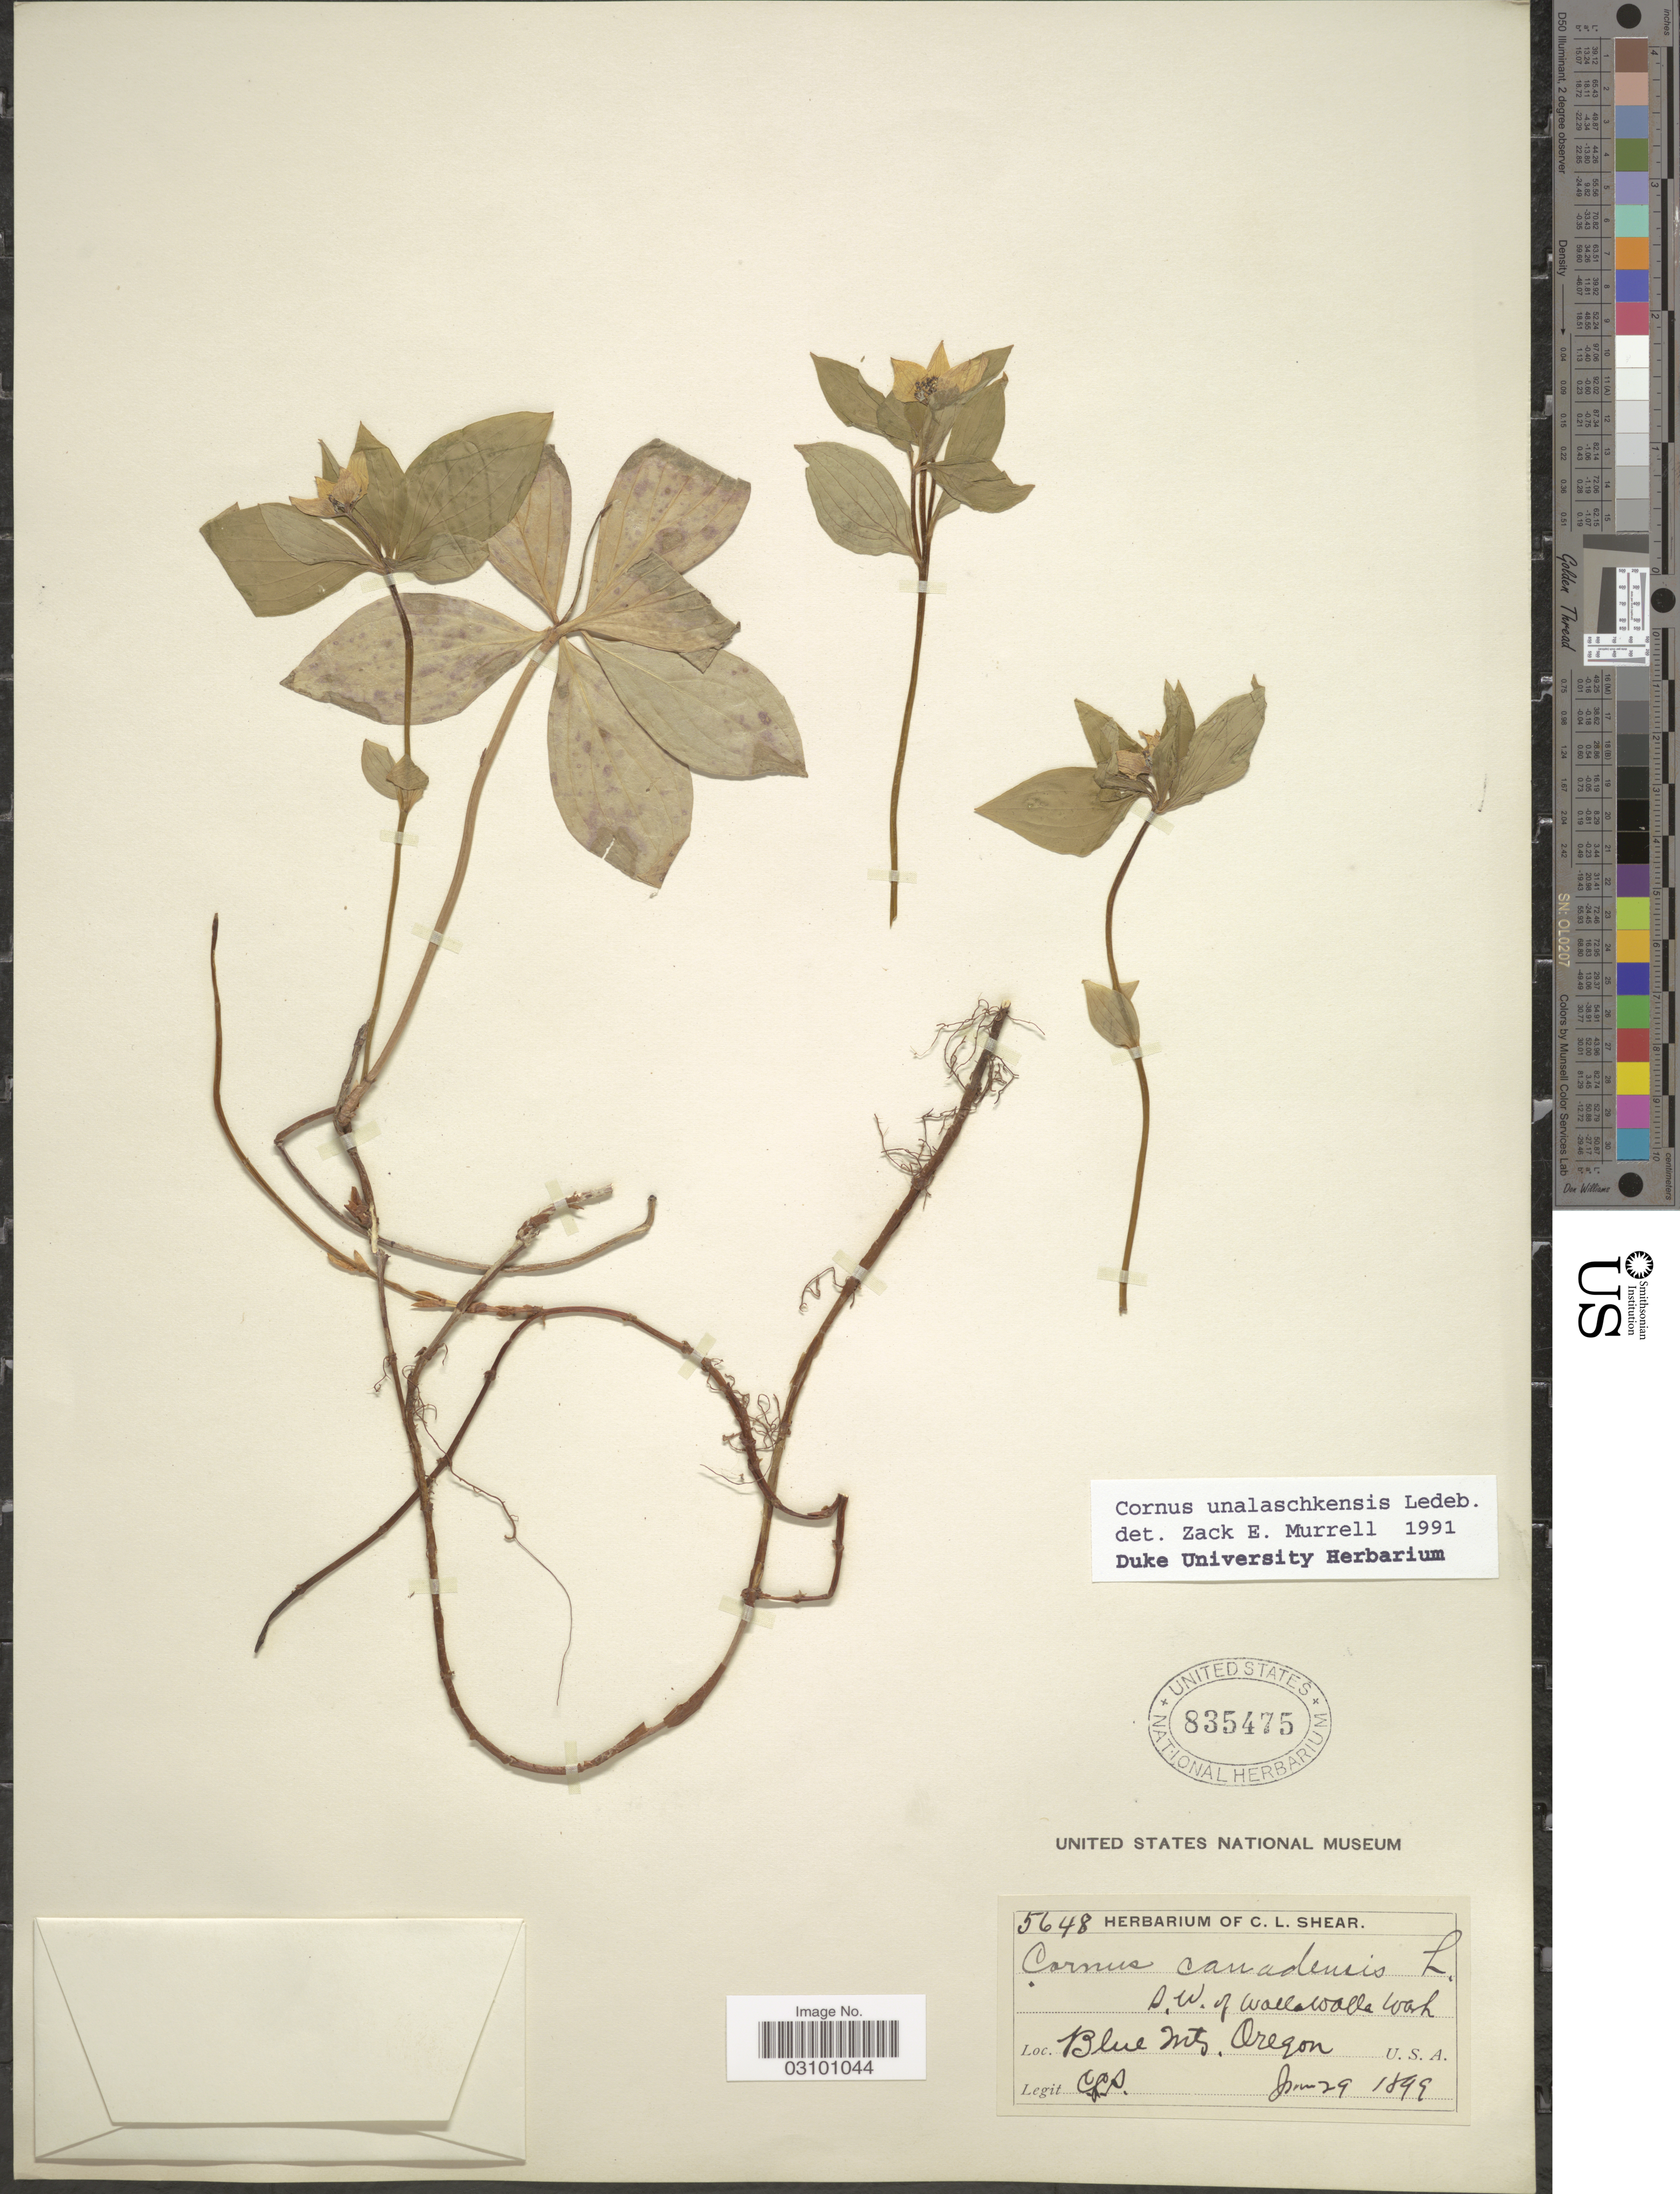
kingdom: Plantae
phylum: Tracheophyta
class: Magnoliopsida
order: Cornales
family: Cornaceae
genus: Cornus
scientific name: Cornus unalaschkensis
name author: Ledeb.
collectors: C. L. Shear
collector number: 5648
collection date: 1899-06-29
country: United States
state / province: Oregon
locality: S.W. of Wallawalla Wash. Blue Mts.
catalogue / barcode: US 835475